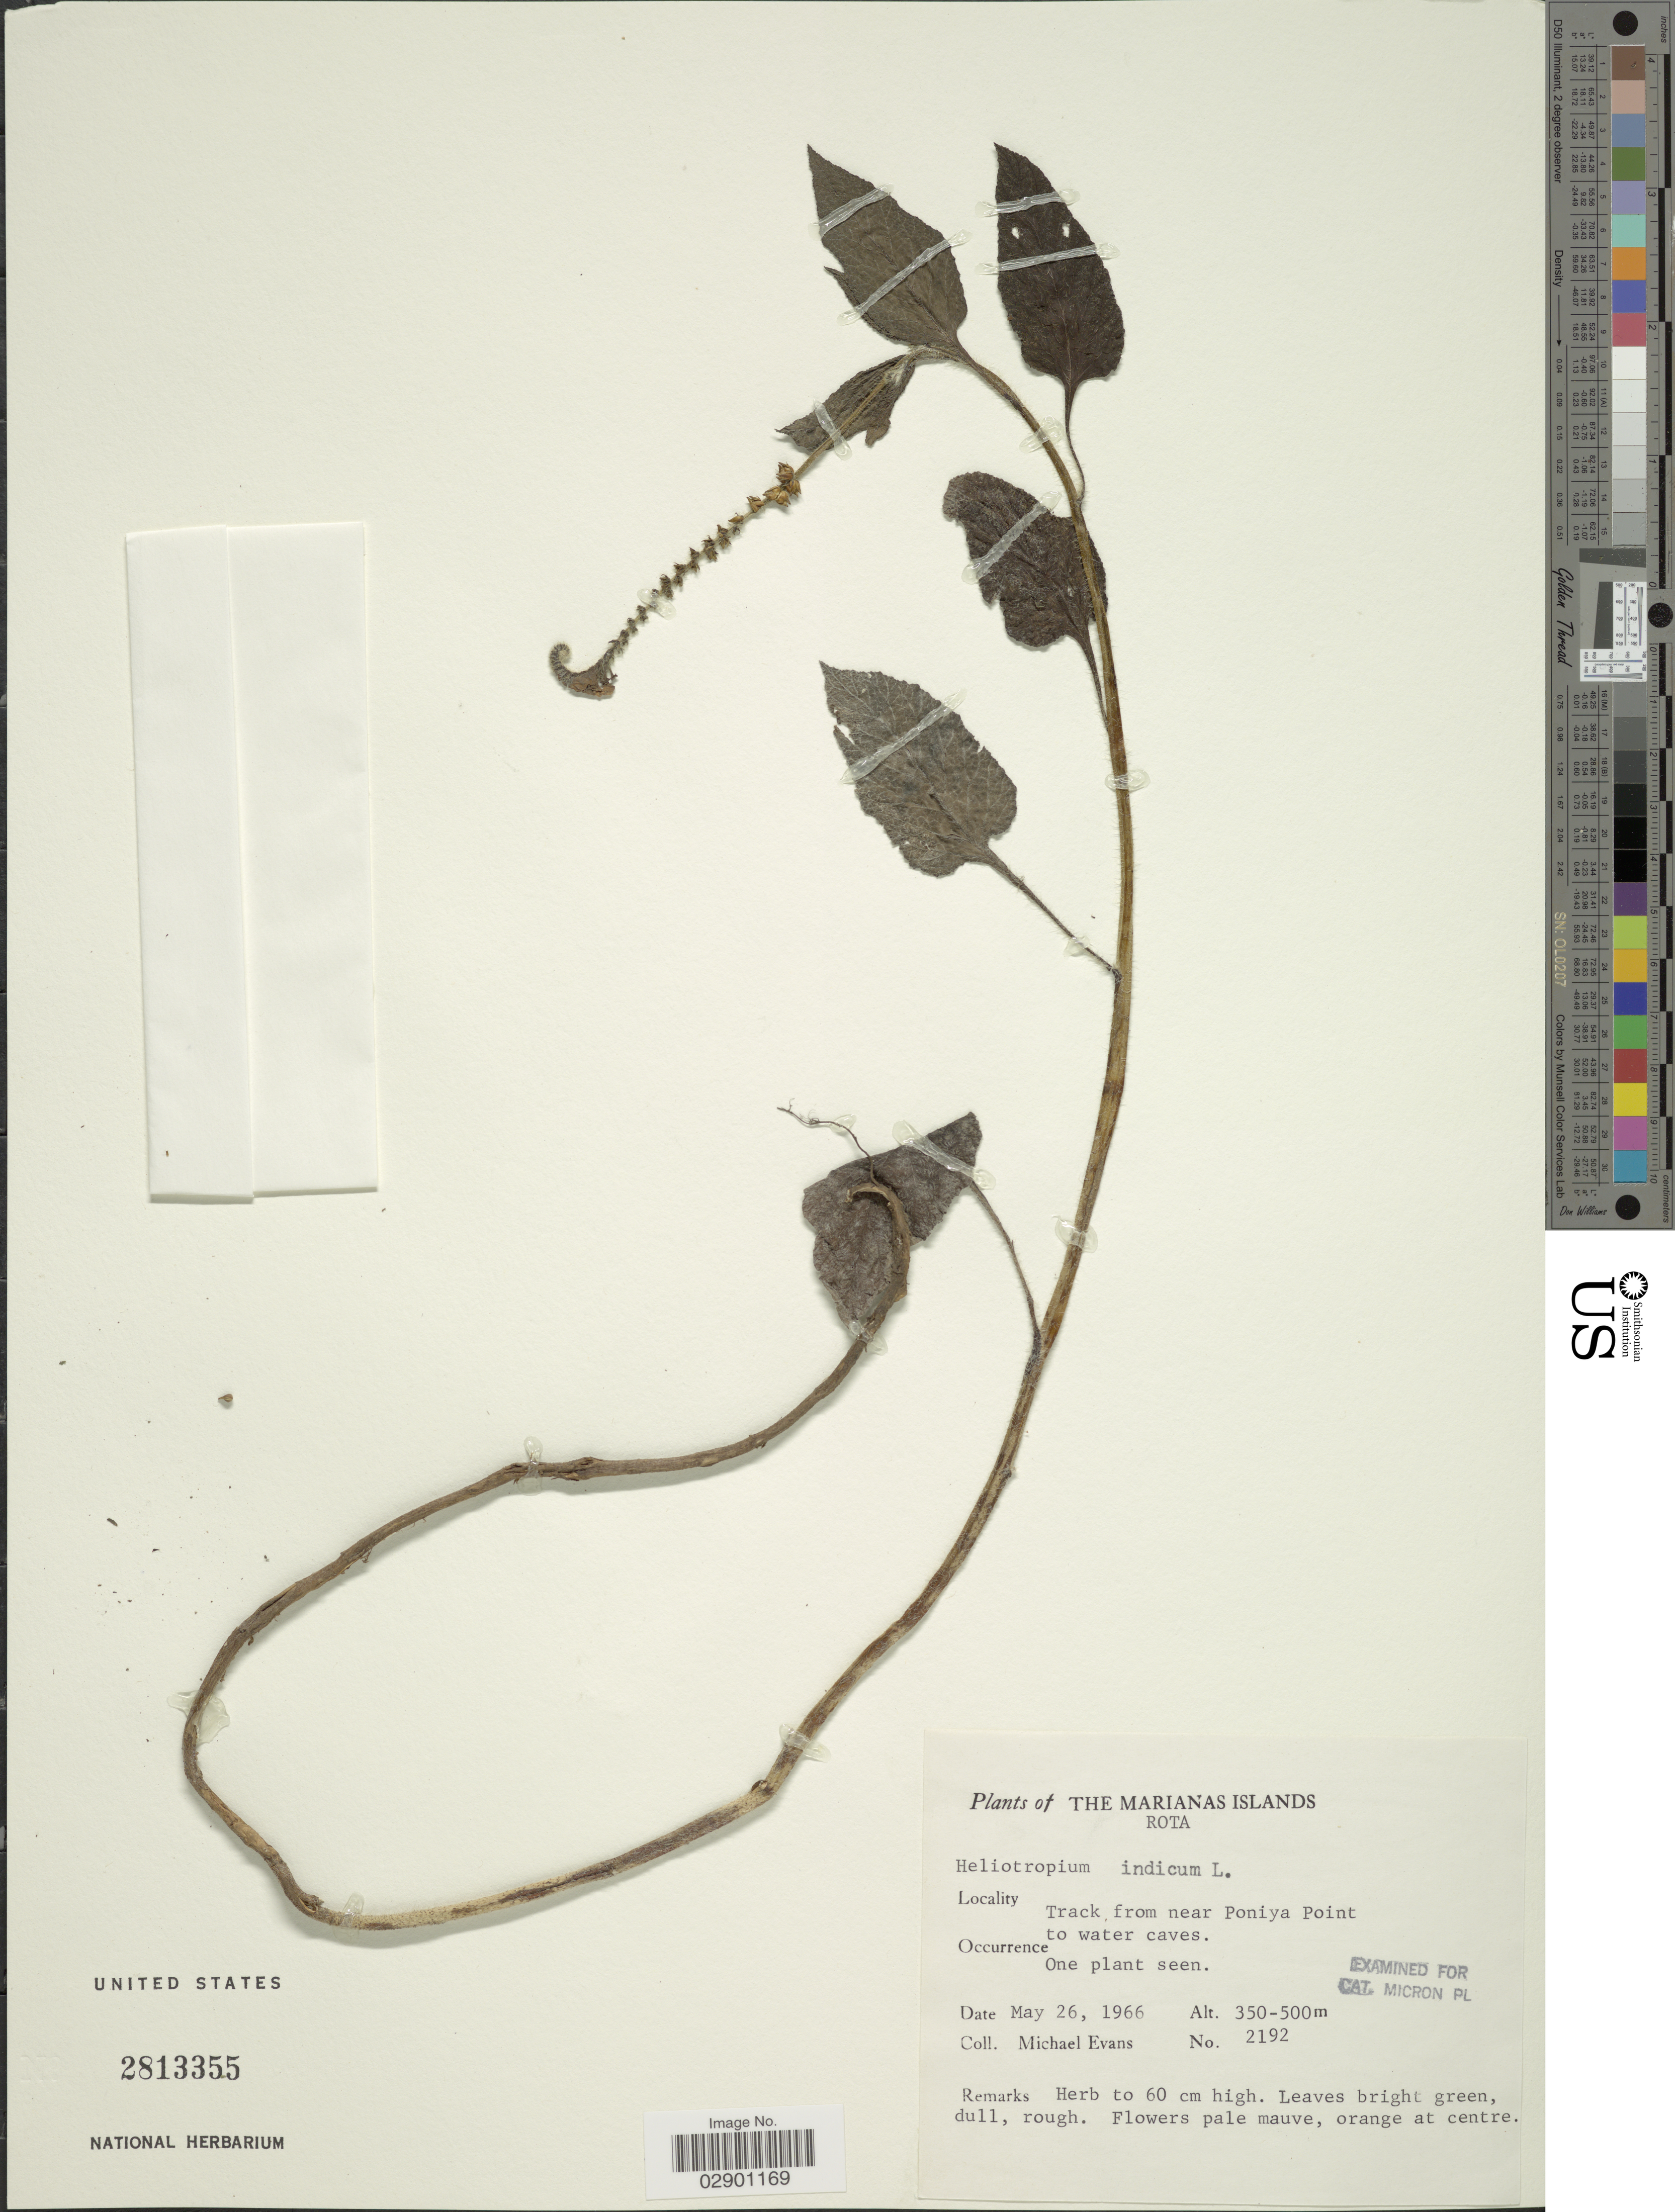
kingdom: Plantae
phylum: Tracheophyta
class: Magnoliopsida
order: Boraginales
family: Heliotropiaceae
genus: Heliotropium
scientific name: Heliotropium indicum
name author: L.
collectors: M. Evans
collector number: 2192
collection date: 1966-05-26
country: Northern Mariana Islands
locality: Marianas Islands. Rota. Track from near Poniya Point to water caves.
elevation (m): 350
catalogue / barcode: US 2813355